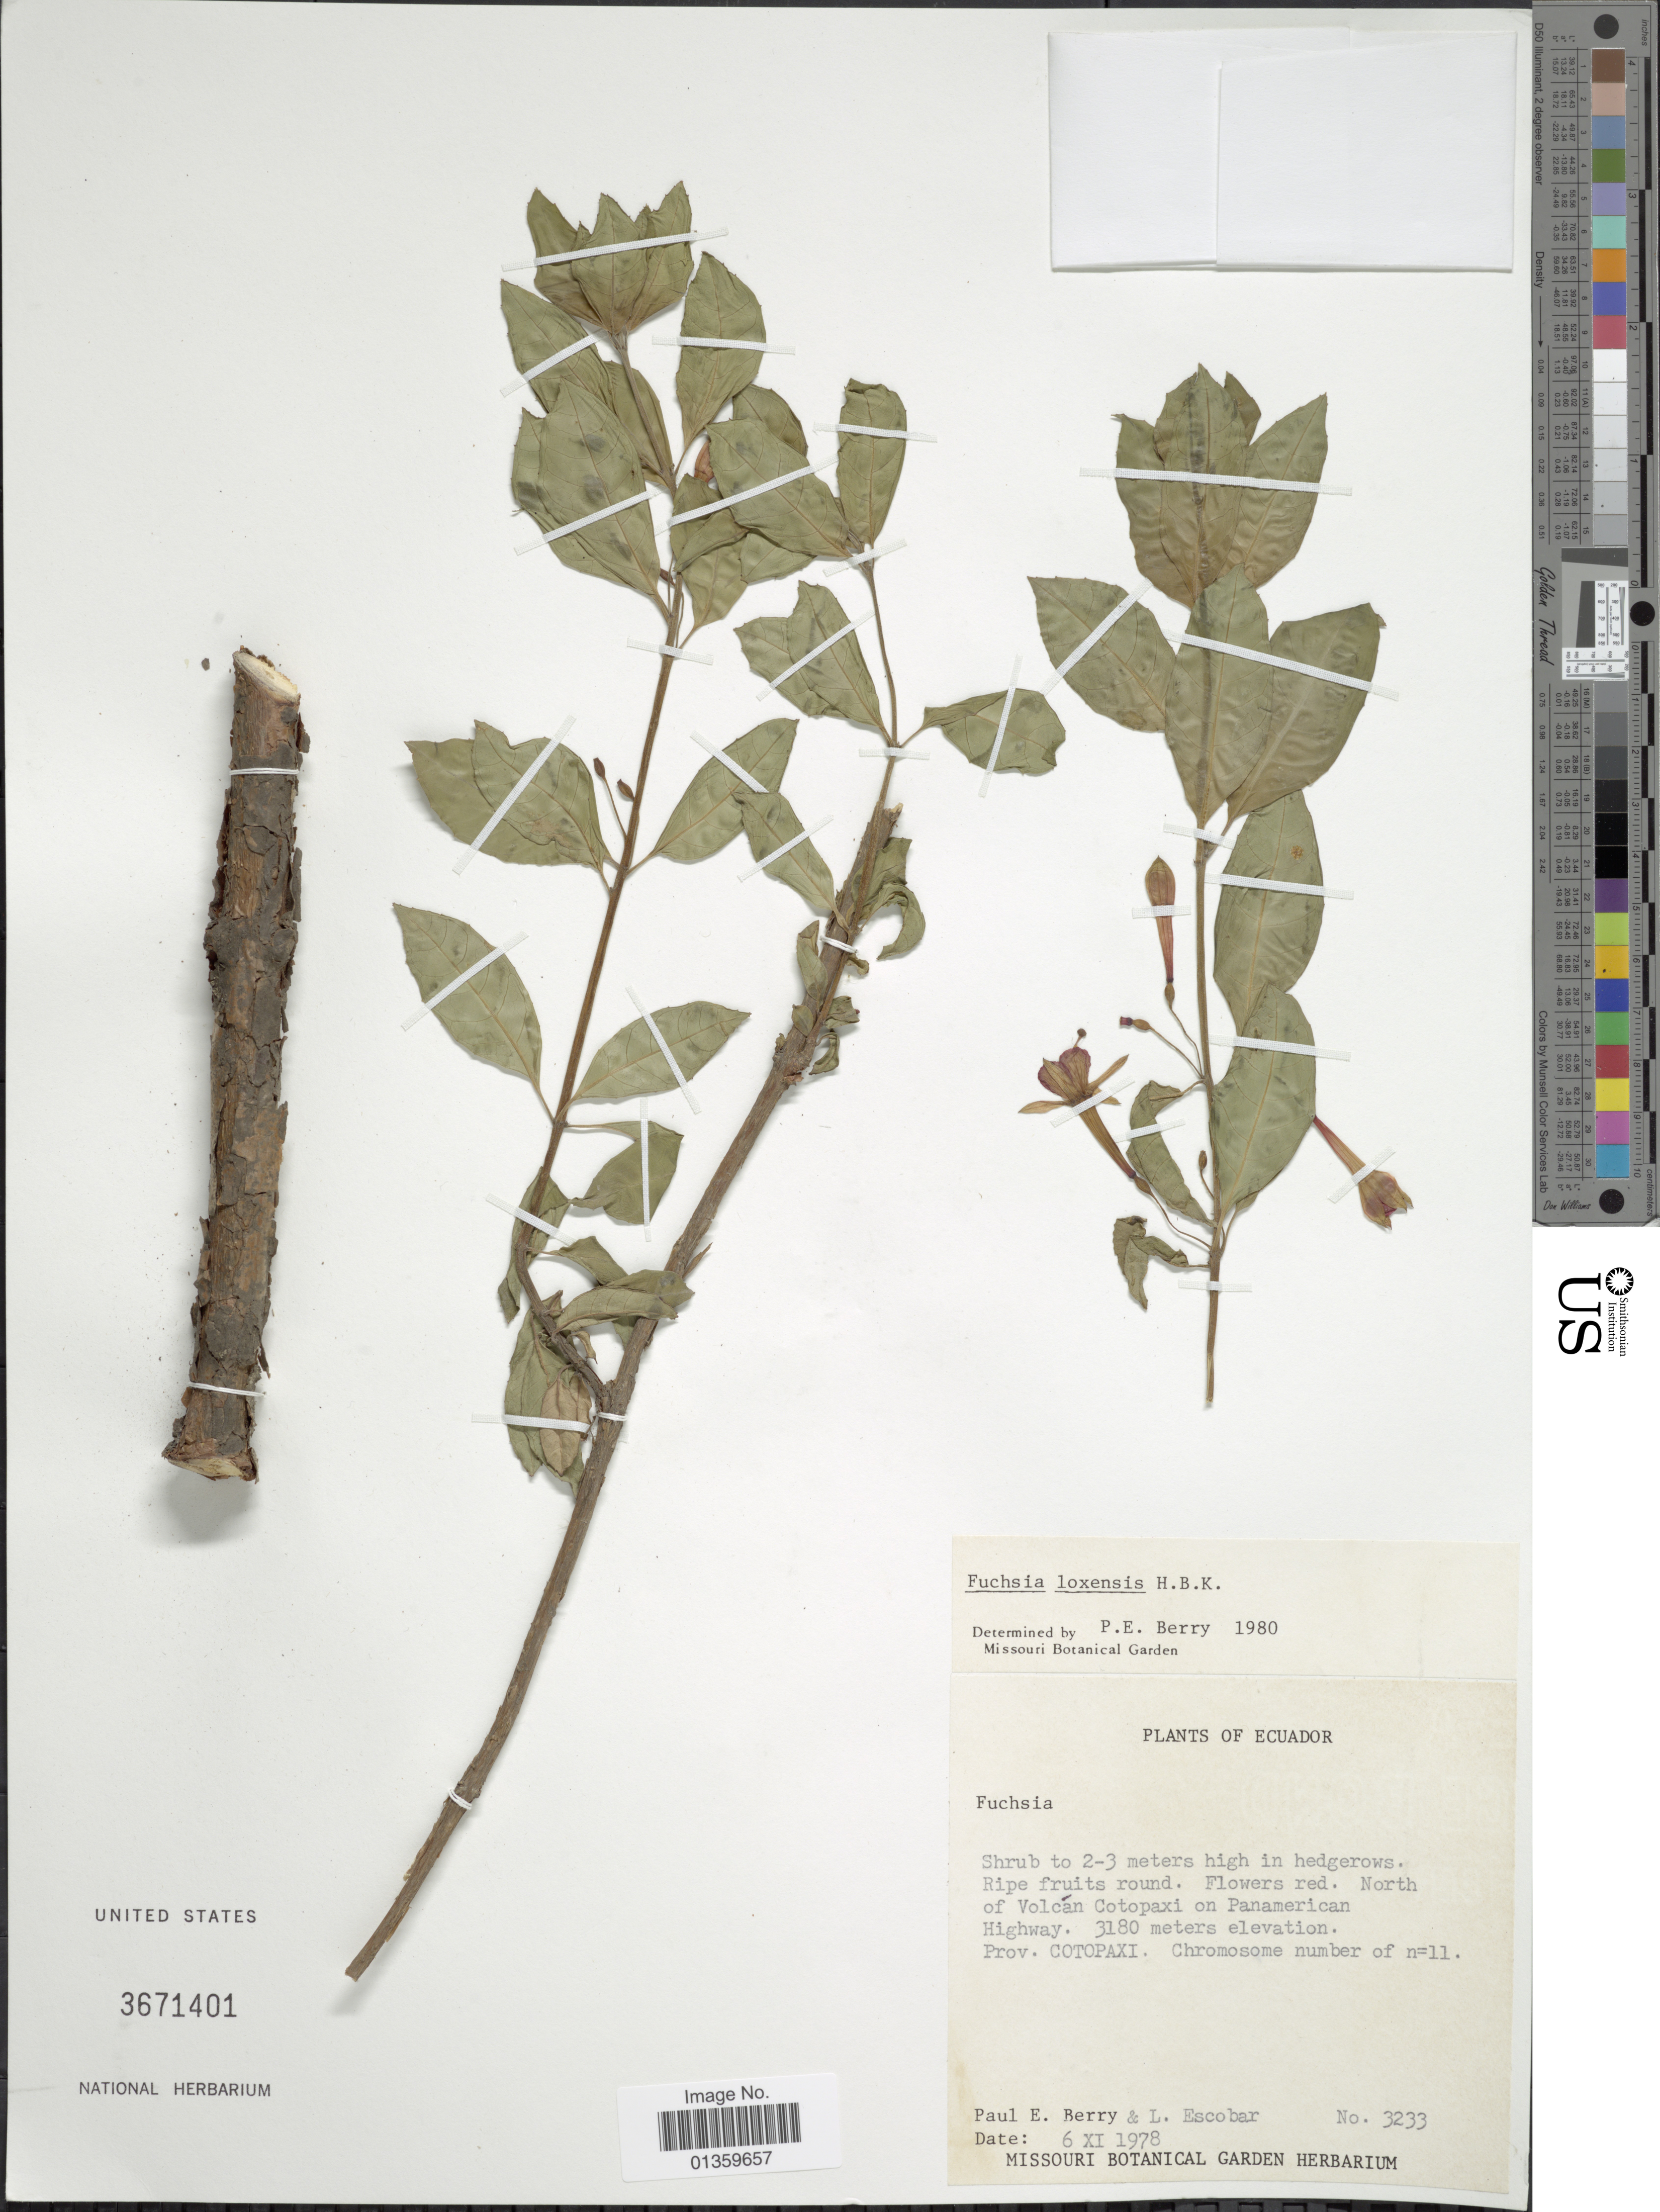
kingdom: Plantae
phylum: Tracheophyta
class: Magnoliopsida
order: Myrtales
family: Onagraceae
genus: Fuchsia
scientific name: Fuchsia loxensis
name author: Kunth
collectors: P. E. Berry & L. Escobar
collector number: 3233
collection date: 1978-11-06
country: Ecuador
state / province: Cotopaxi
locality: North of Volcám Cotopaxi on Panamerican Highway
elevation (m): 3180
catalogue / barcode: US 3671401